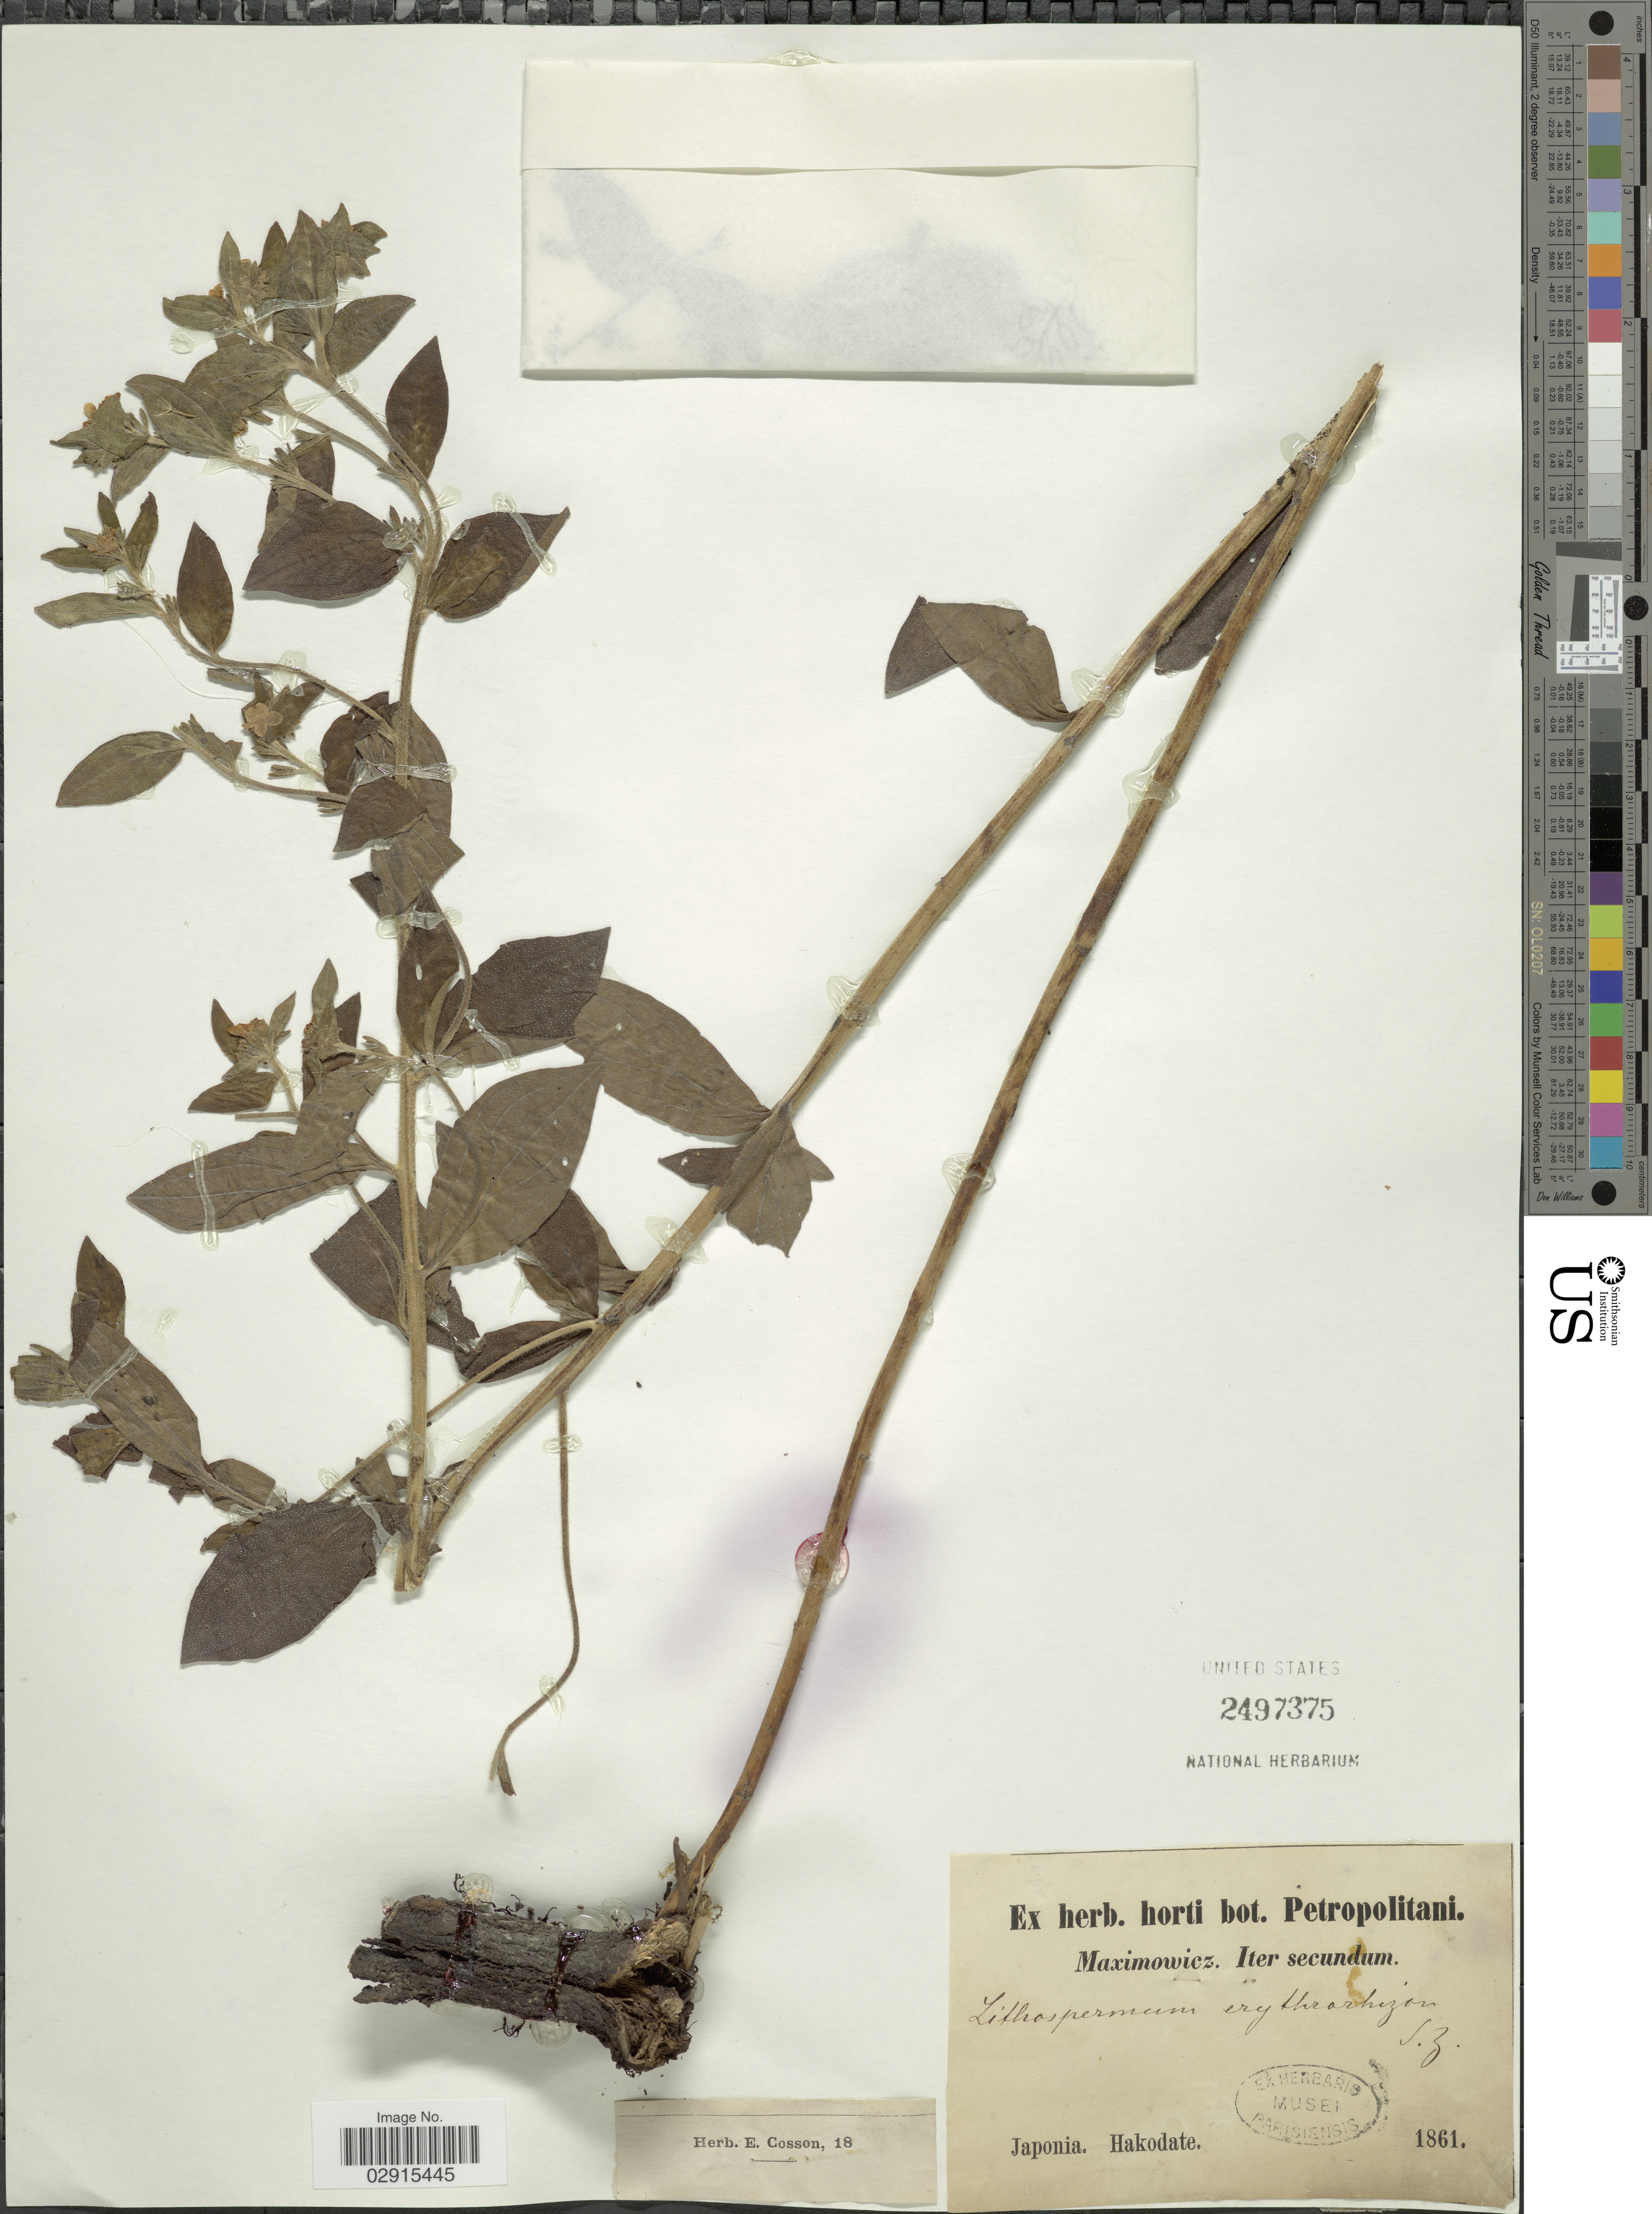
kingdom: Plantae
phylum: Tracheophyta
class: Magnoliopsida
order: Boraginales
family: Boraginaceae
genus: Lithospermum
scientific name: Lithospermum erythrorhizon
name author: Siebold & Zucc.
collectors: Maximowicz, --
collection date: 1861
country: Japan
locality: Hakodate.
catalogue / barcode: US 2497375